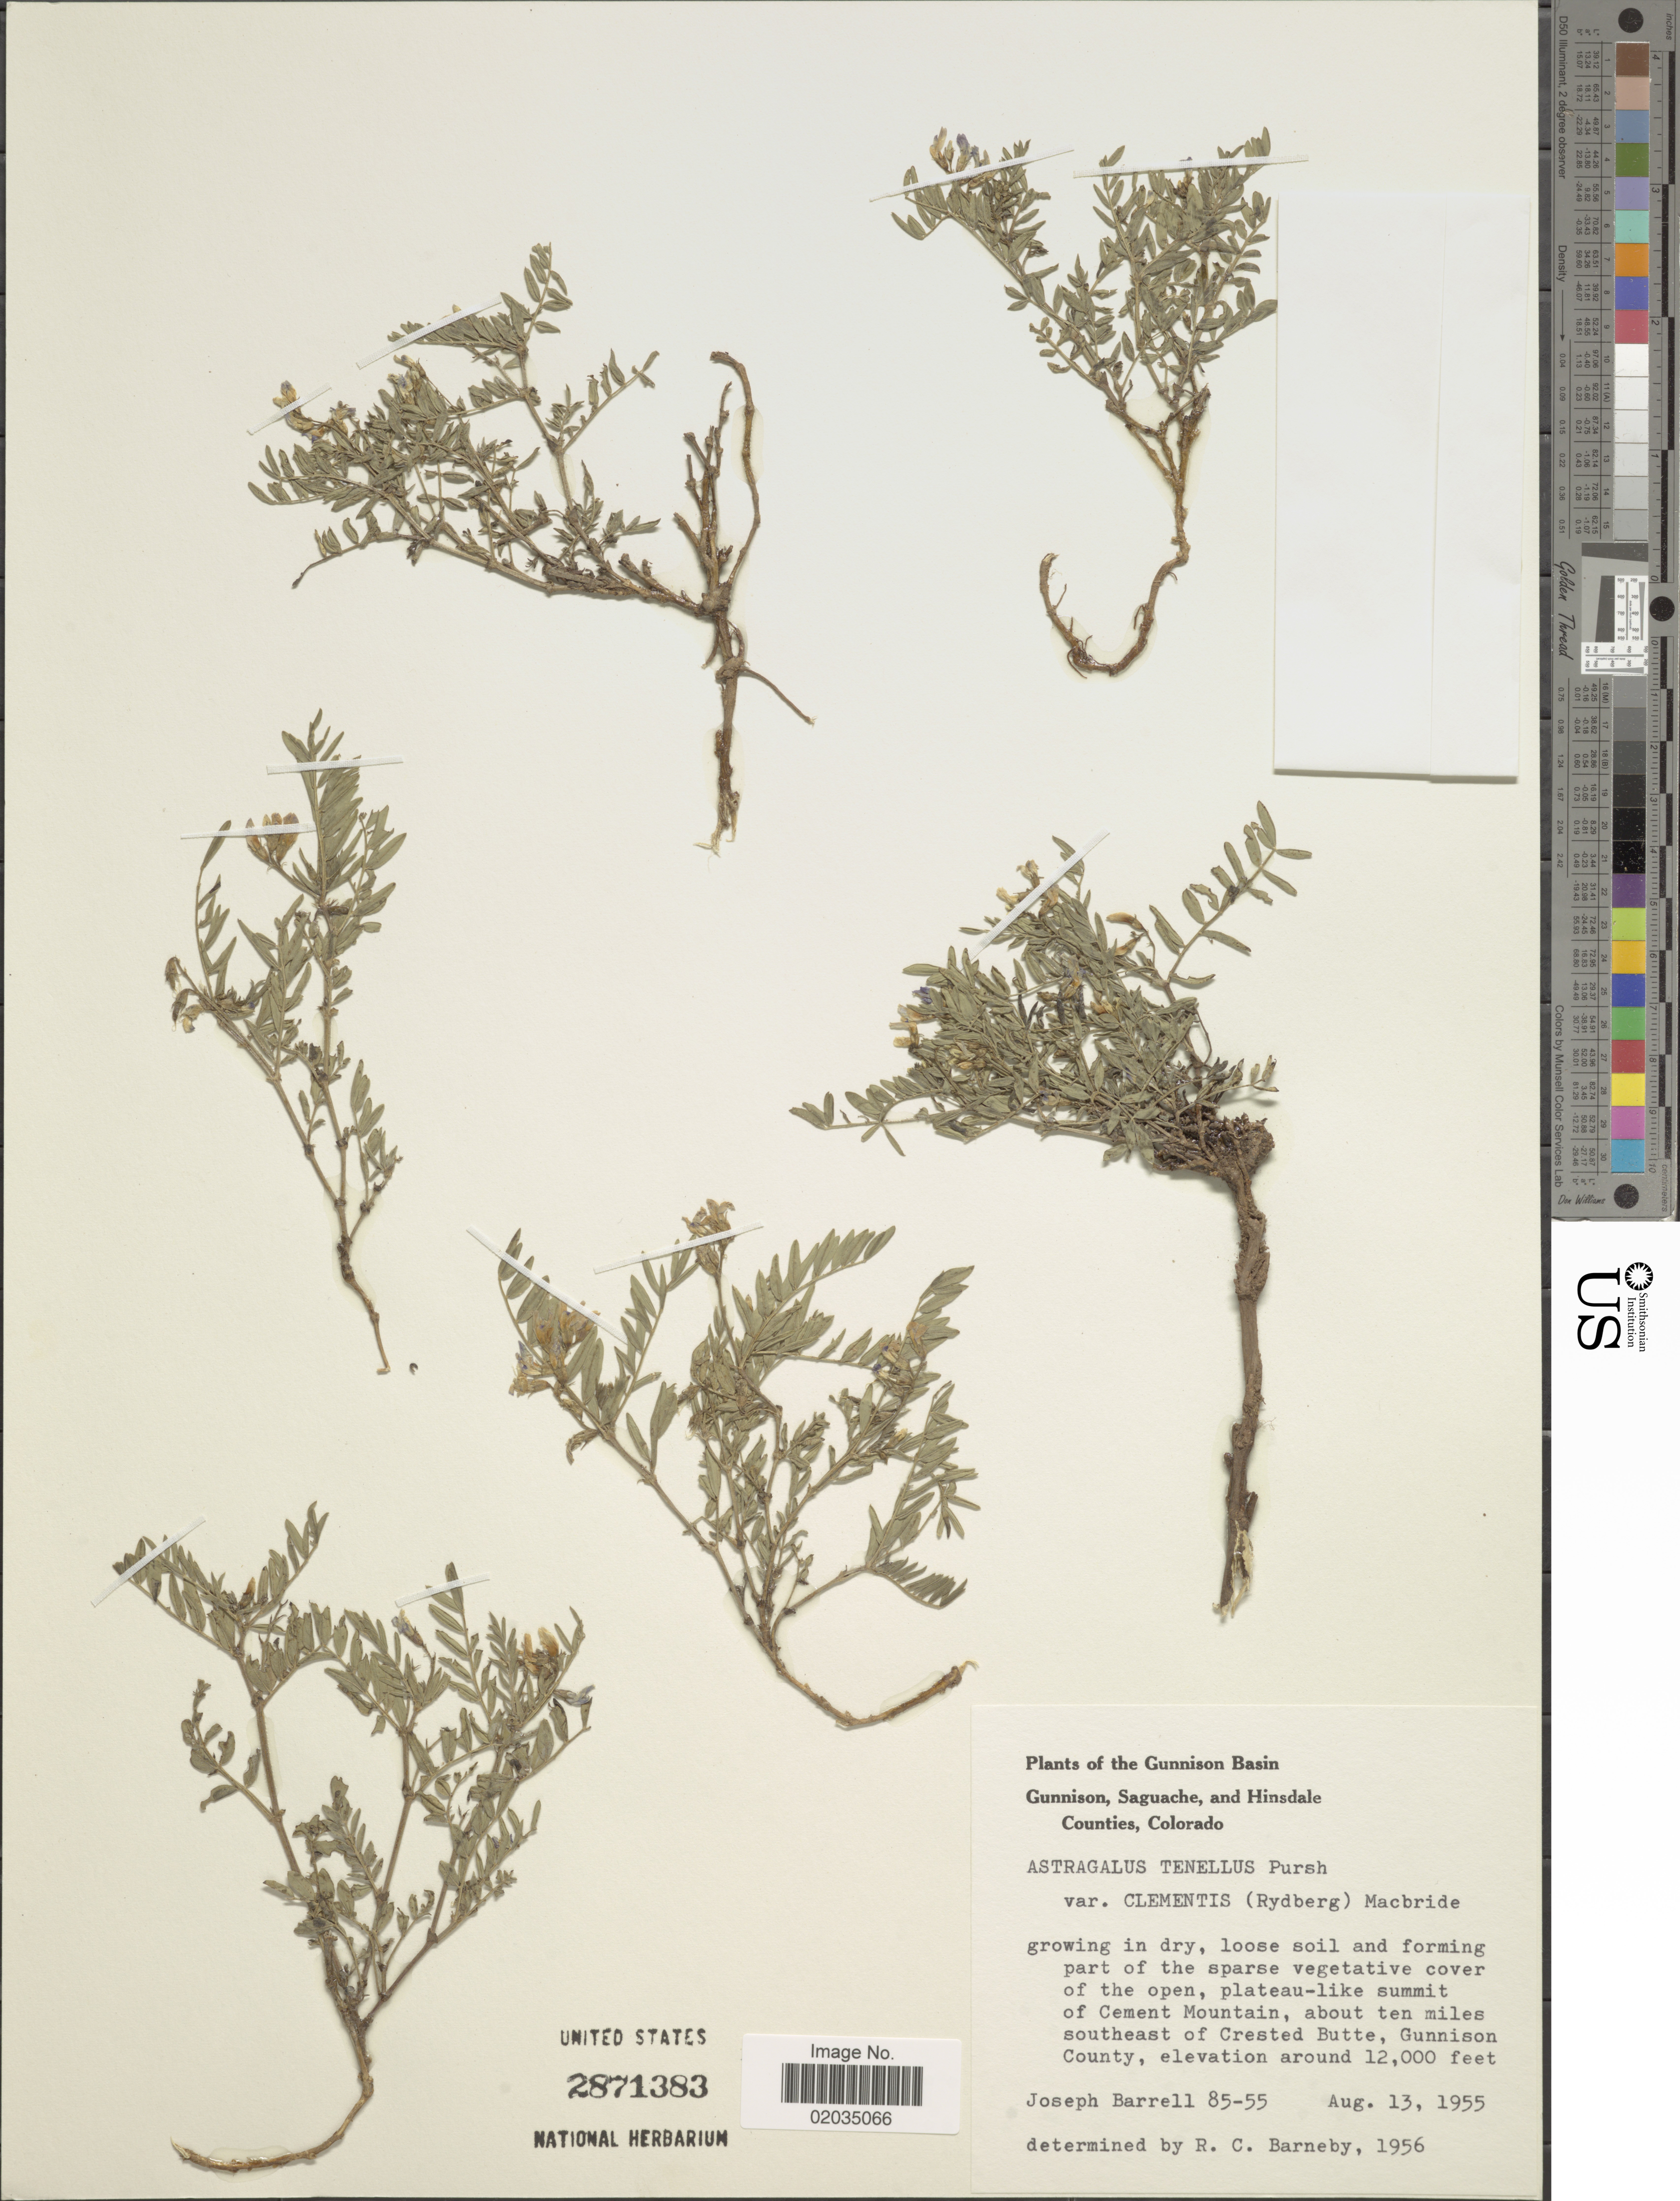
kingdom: Plantae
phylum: Tracheophyta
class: Magnoliopsida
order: Fabales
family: Fabaceae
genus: Astragalus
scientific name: Astragalus tenellus var. clementis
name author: (Rydb.) J.F. Macbr.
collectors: J. Barrell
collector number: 85-55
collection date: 1955-08-13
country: United States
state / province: Colorado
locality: Gunnison Basin, Gunnison, Saguache, and Hinsdale Counties, plateau-like summit of Cement Mountain, about ten miles southeast of Crested Butte, Gunnison County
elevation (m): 3658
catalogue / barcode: US 2871383